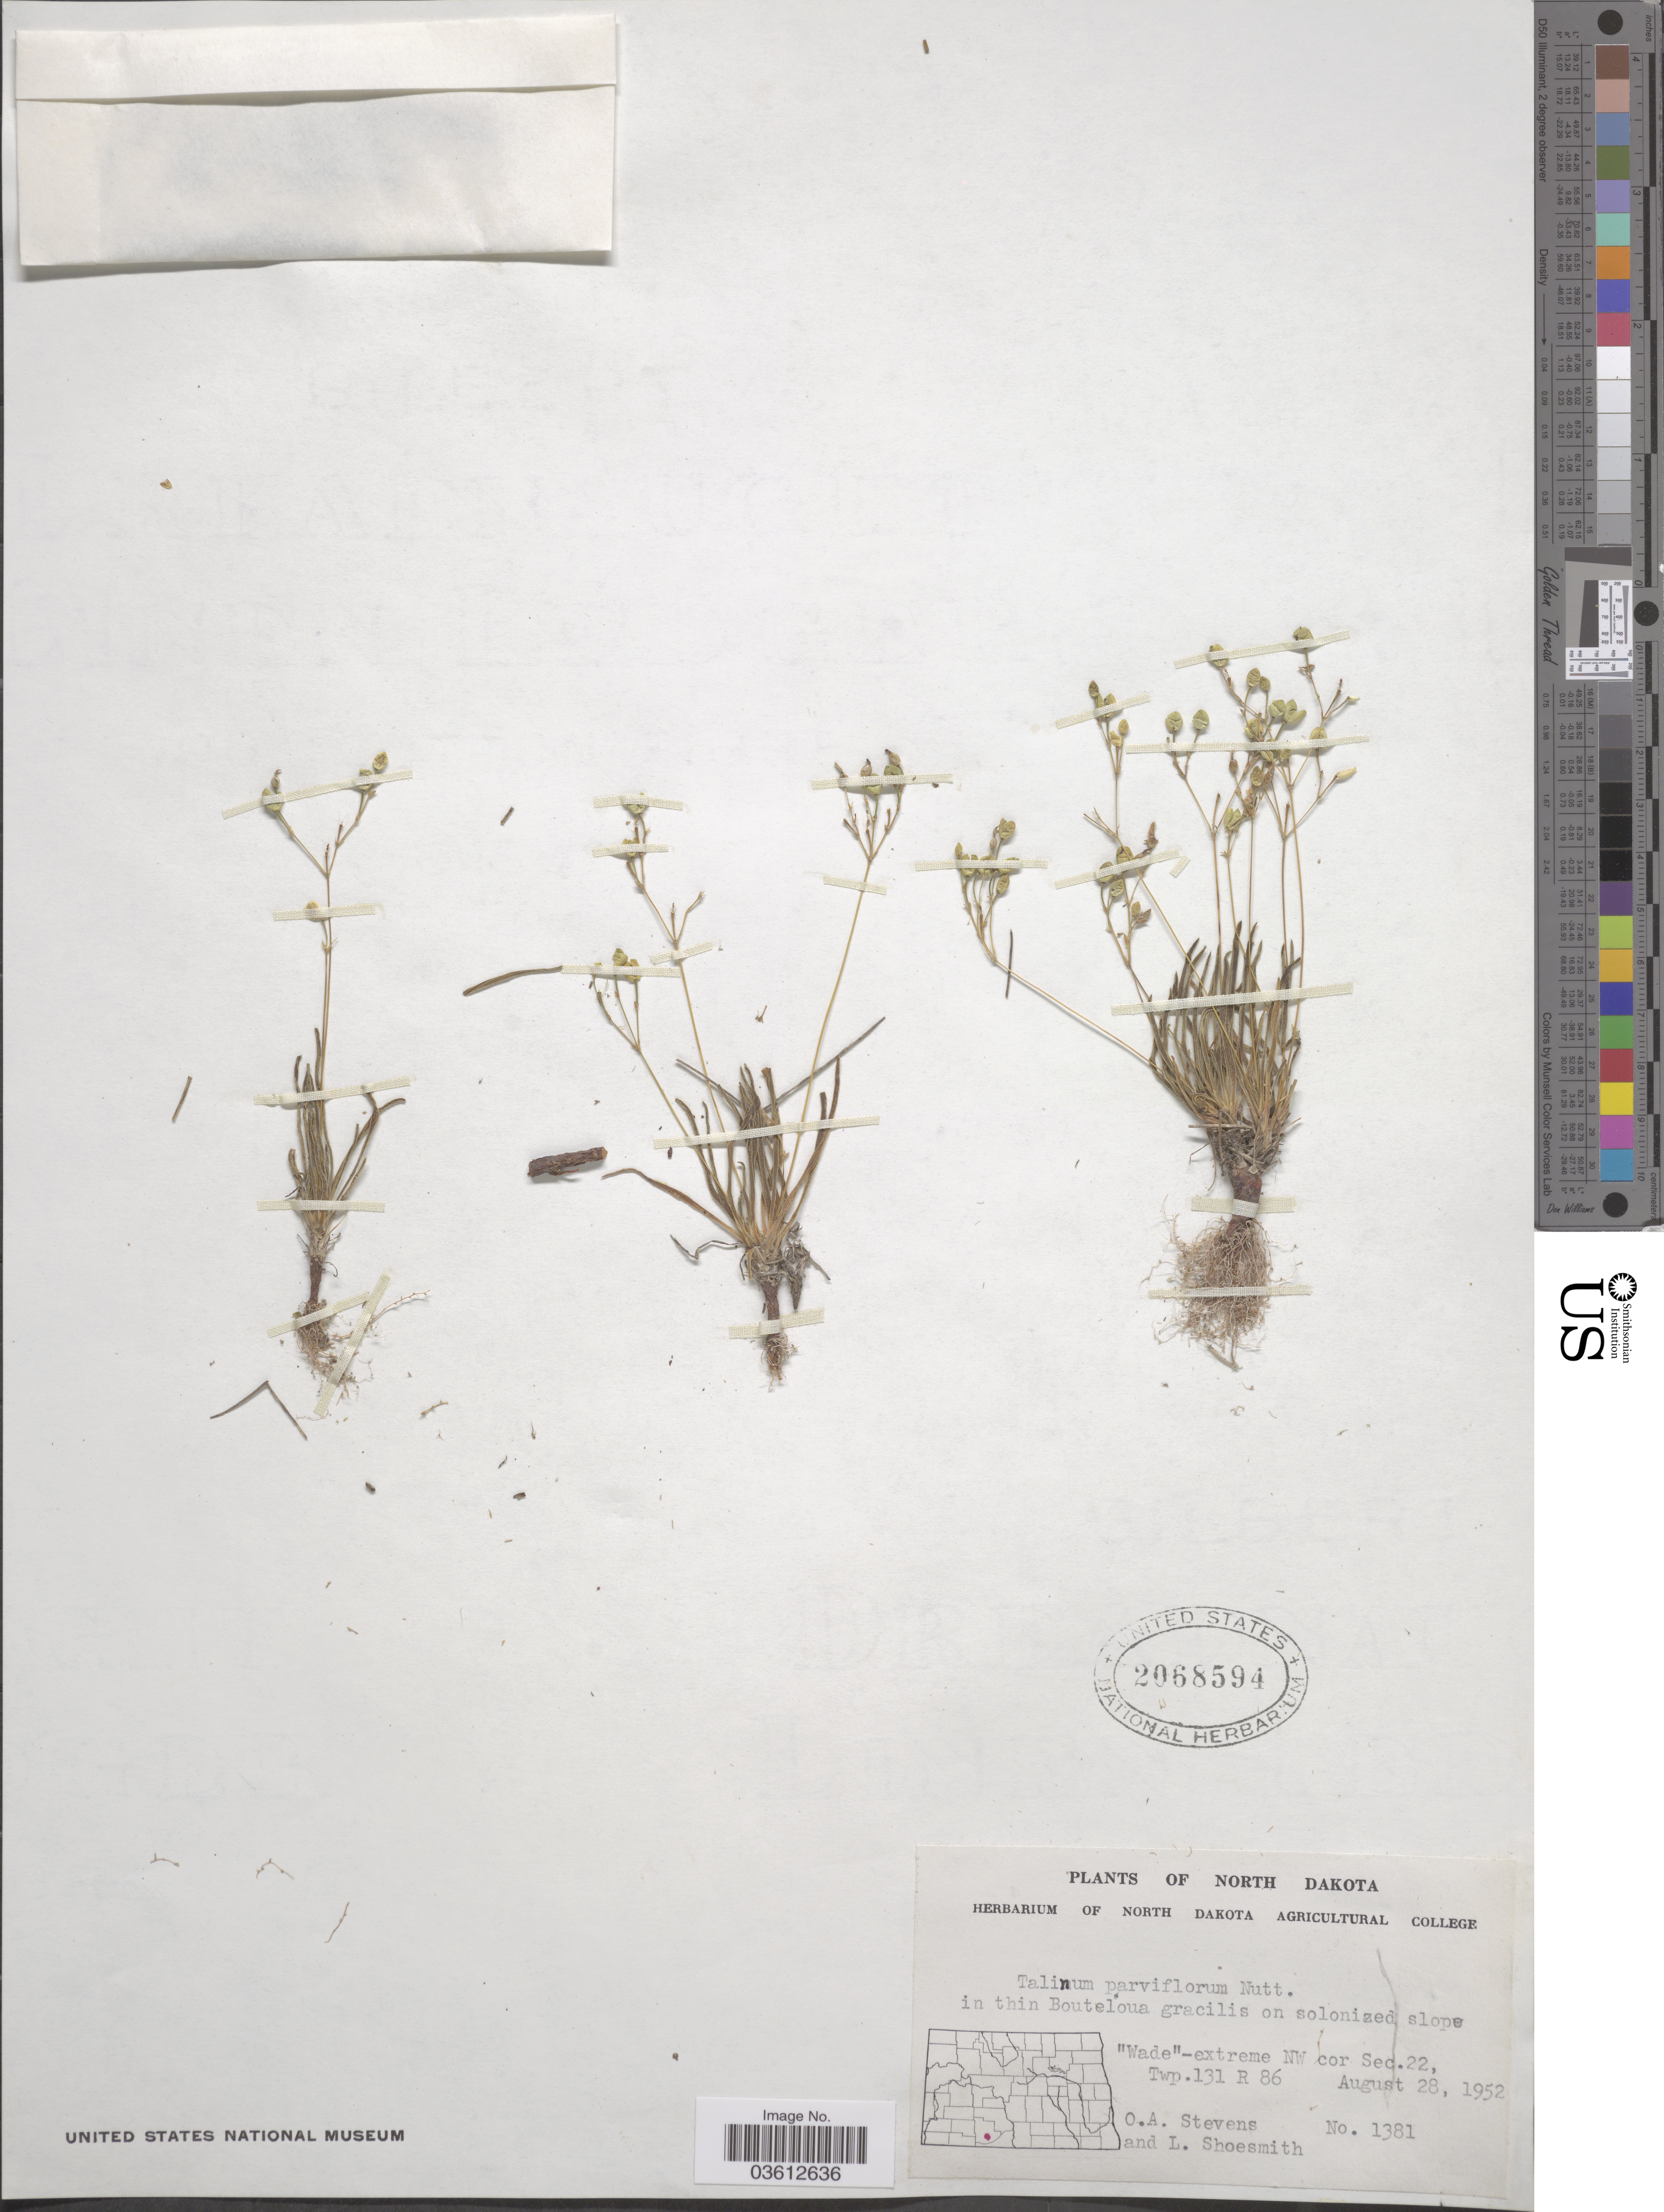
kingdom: Plantae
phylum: Tracheophyta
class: Magnoliopsida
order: Caryophyllales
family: Talinaceae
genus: Talinum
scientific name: Talinum parviflorum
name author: Nutt.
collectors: O. A. Stevens & L. Shoesmith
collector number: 1381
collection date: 1952-08-28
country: United States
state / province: North Dakota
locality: Wade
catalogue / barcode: US 2068594